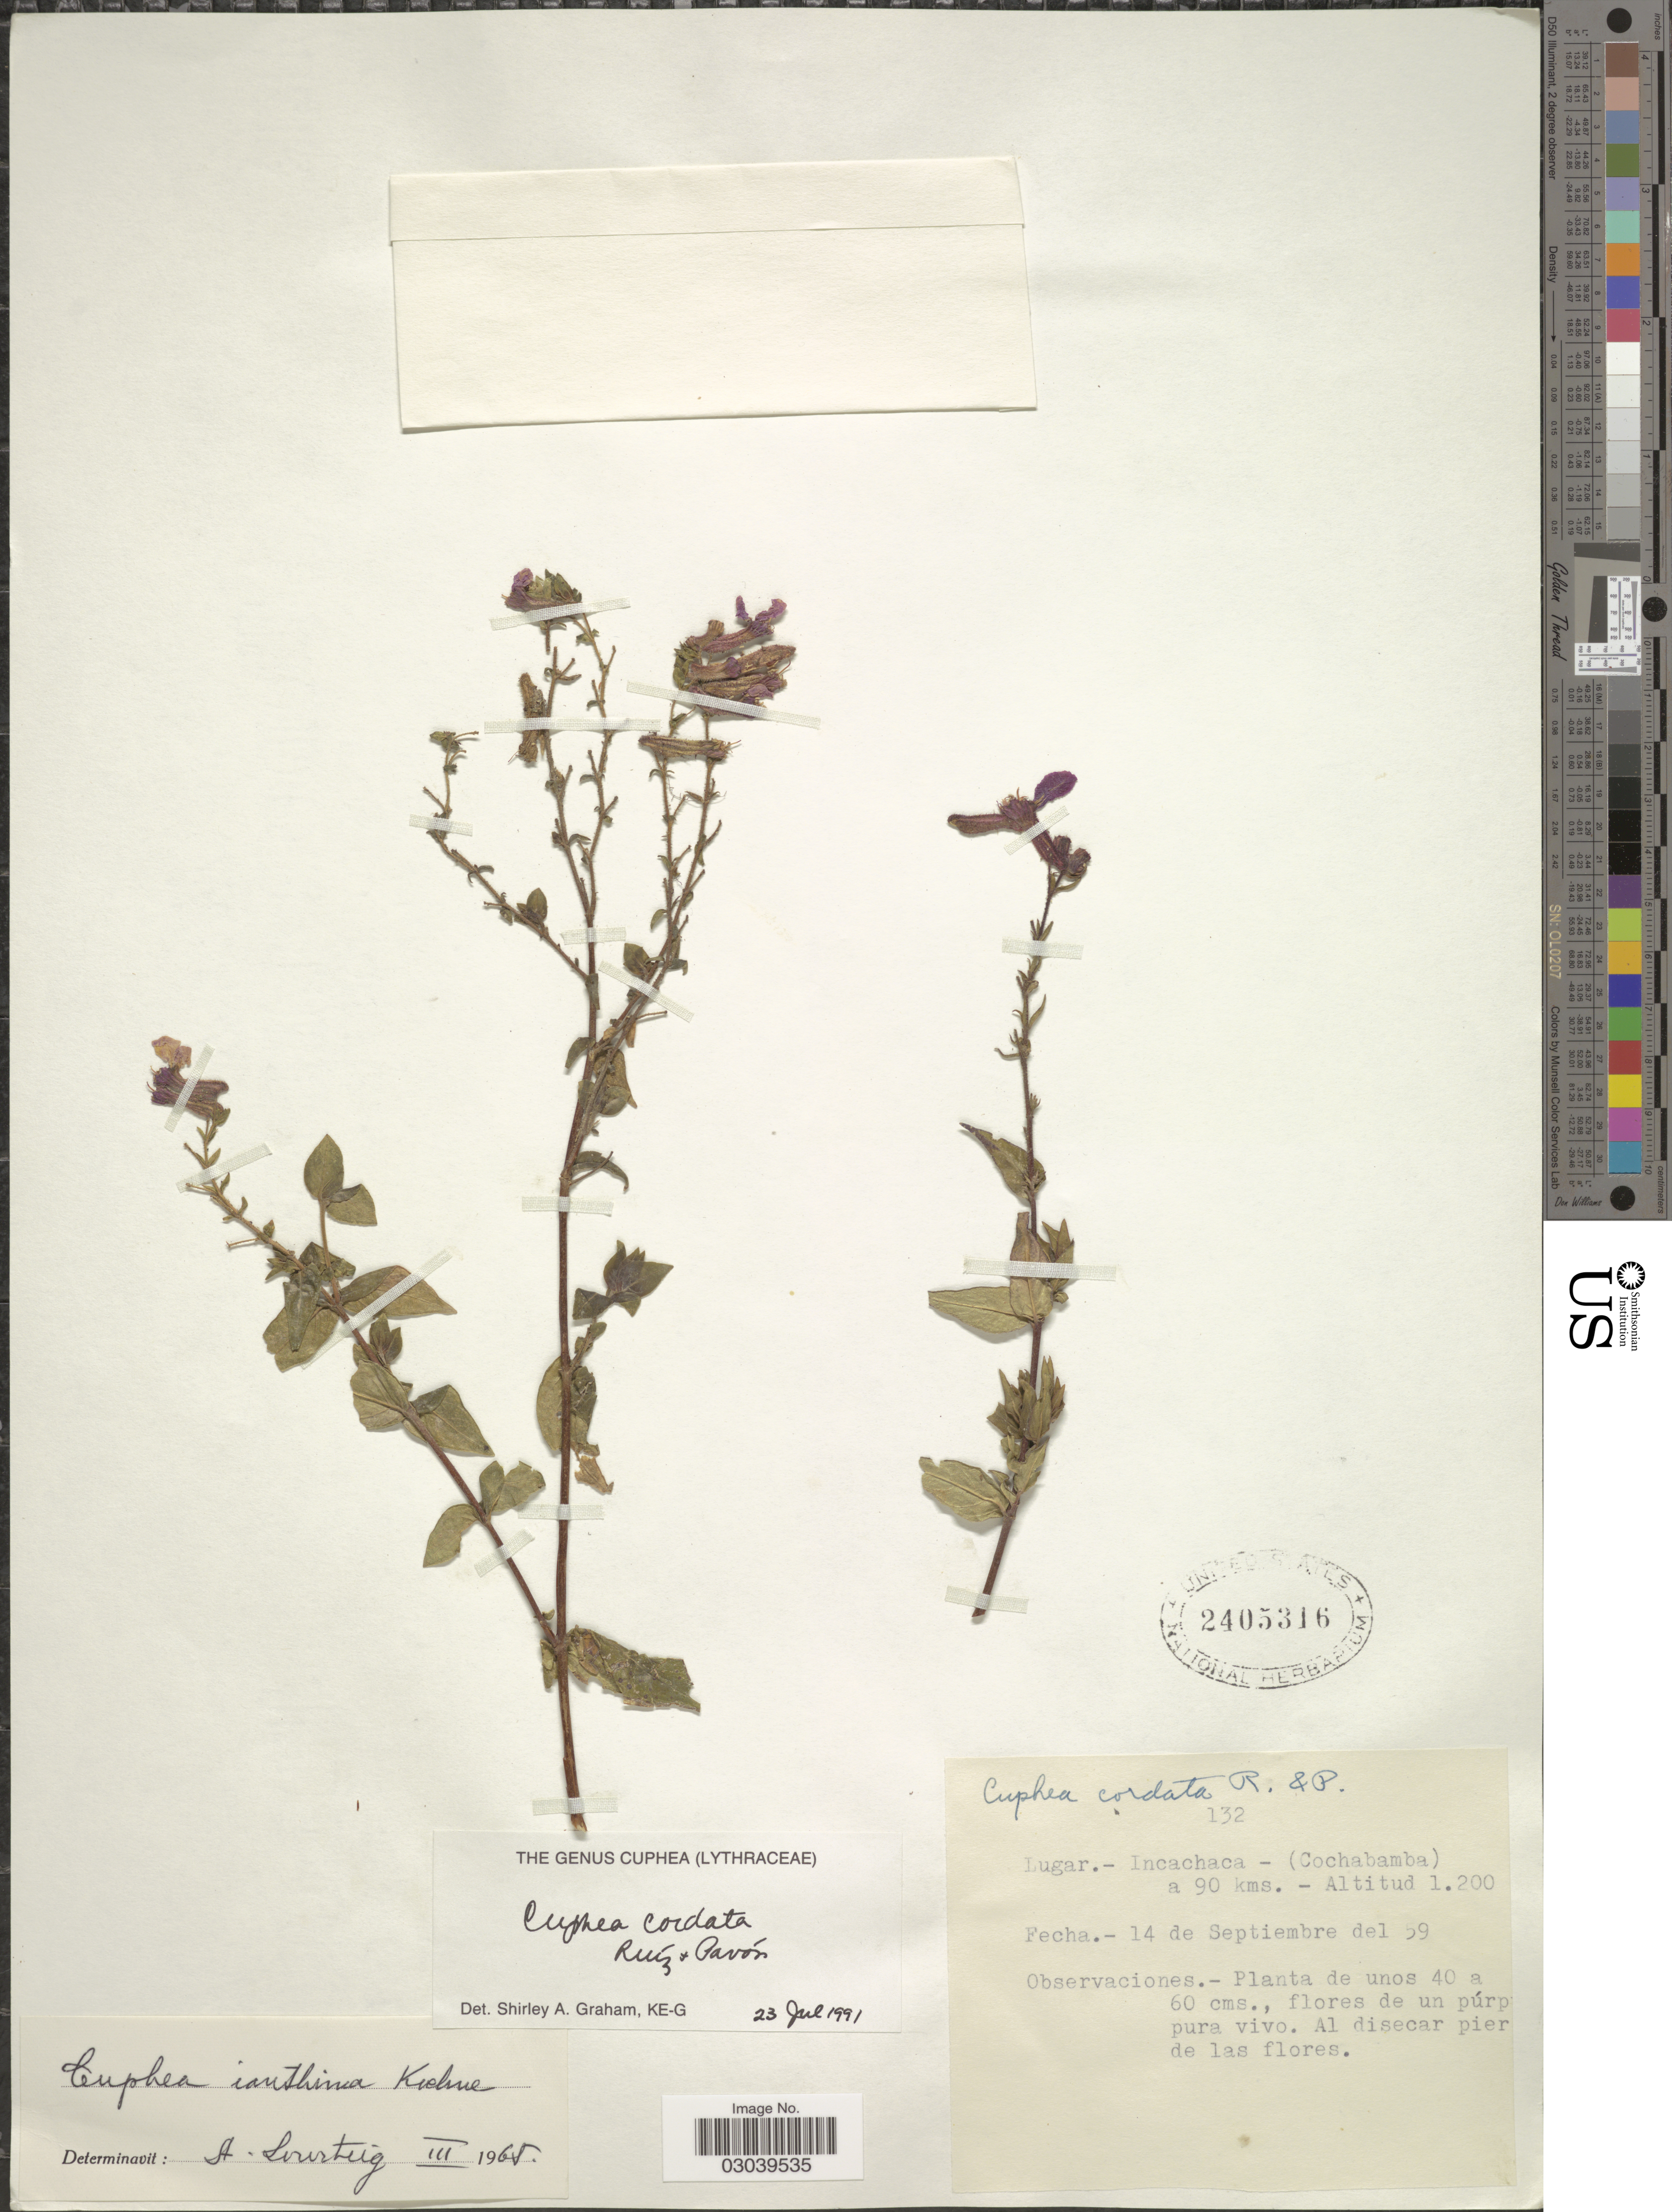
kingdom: Plantae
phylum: Tracheophyta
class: Magnoliopsida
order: Myrtales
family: Lythraceae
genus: Cuphea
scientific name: Cuphea cordata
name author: Ruiz & Pav.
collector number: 132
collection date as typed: Transcribed d/m/y: 14/9/59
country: Bolivia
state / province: Cochabamba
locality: Incachaca - (Cochabamba) a 90 kms.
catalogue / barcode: US 2405316